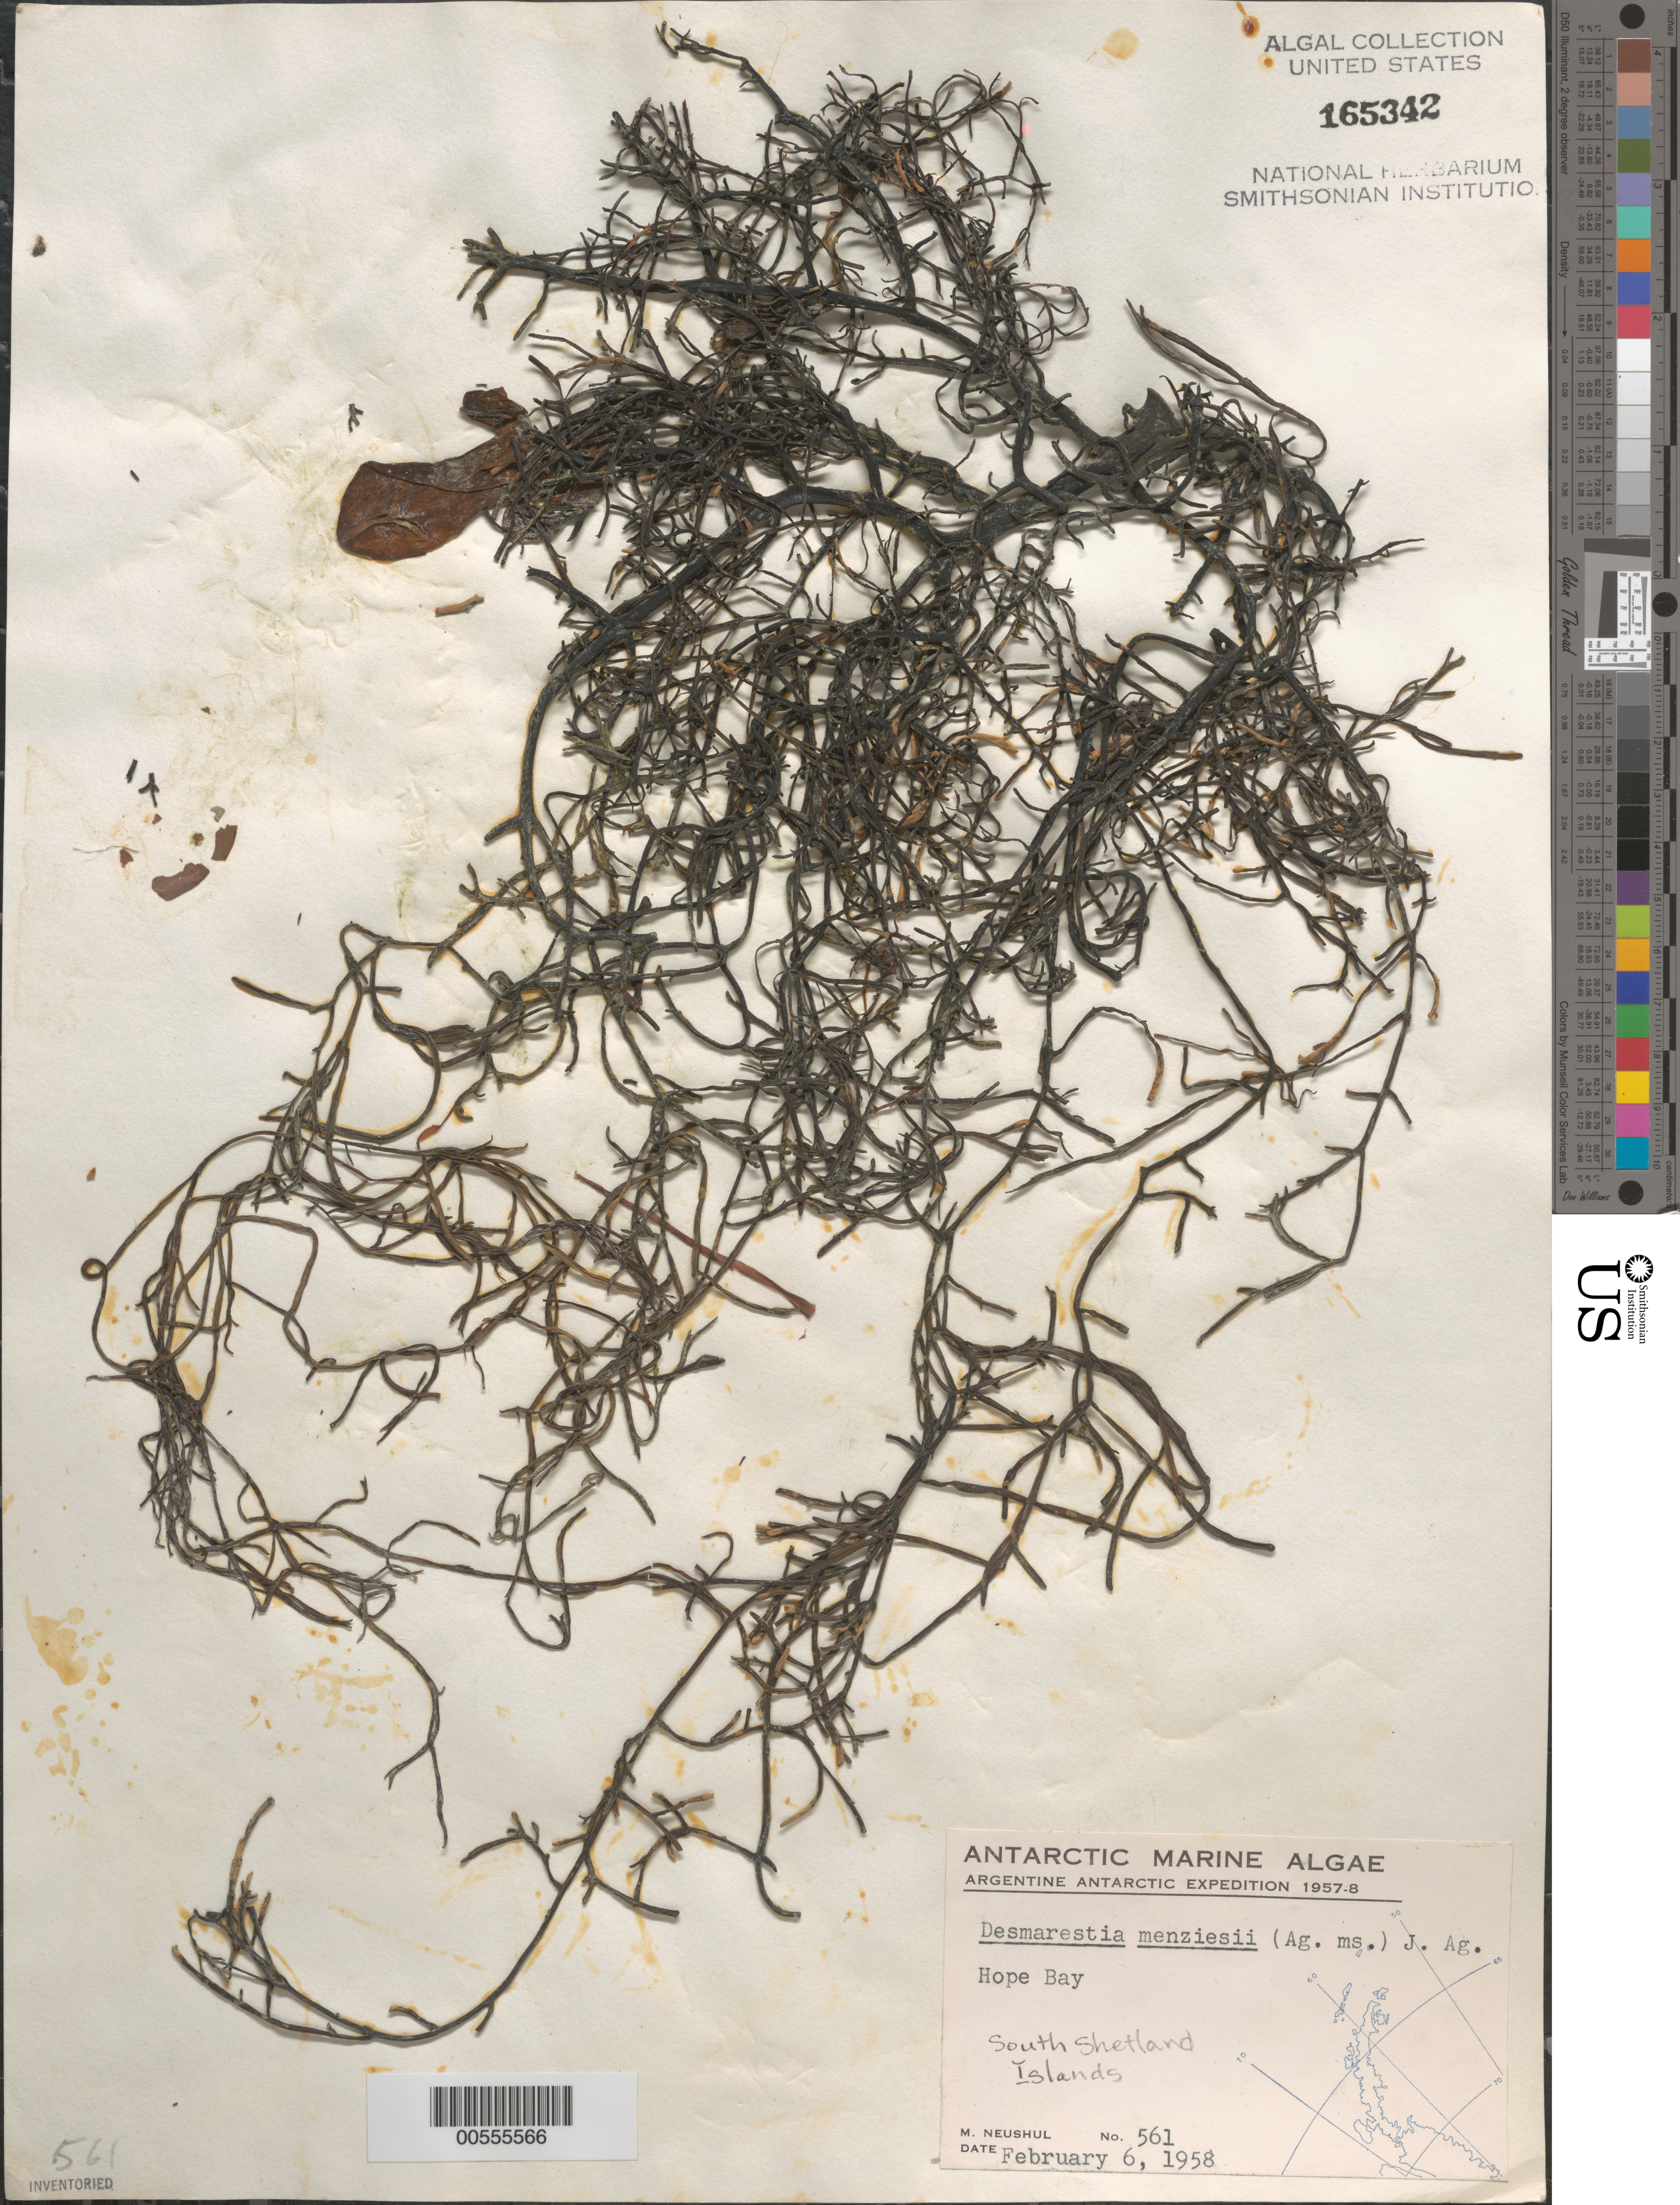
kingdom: Chromista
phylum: Ochrophyta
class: Phaeophyceae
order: Desmarestiales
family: Desmarestiaceae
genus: Desmarestia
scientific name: Desmarestia menziesii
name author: J. Agardh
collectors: M. Neushul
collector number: Neushul 561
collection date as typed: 06 Feb 1958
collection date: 1958-02-06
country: Antarctica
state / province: Antarctic Peninsula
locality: Hope Bay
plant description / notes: Argentine Antarctic Expedition, 1957-1958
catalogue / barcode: US 165342